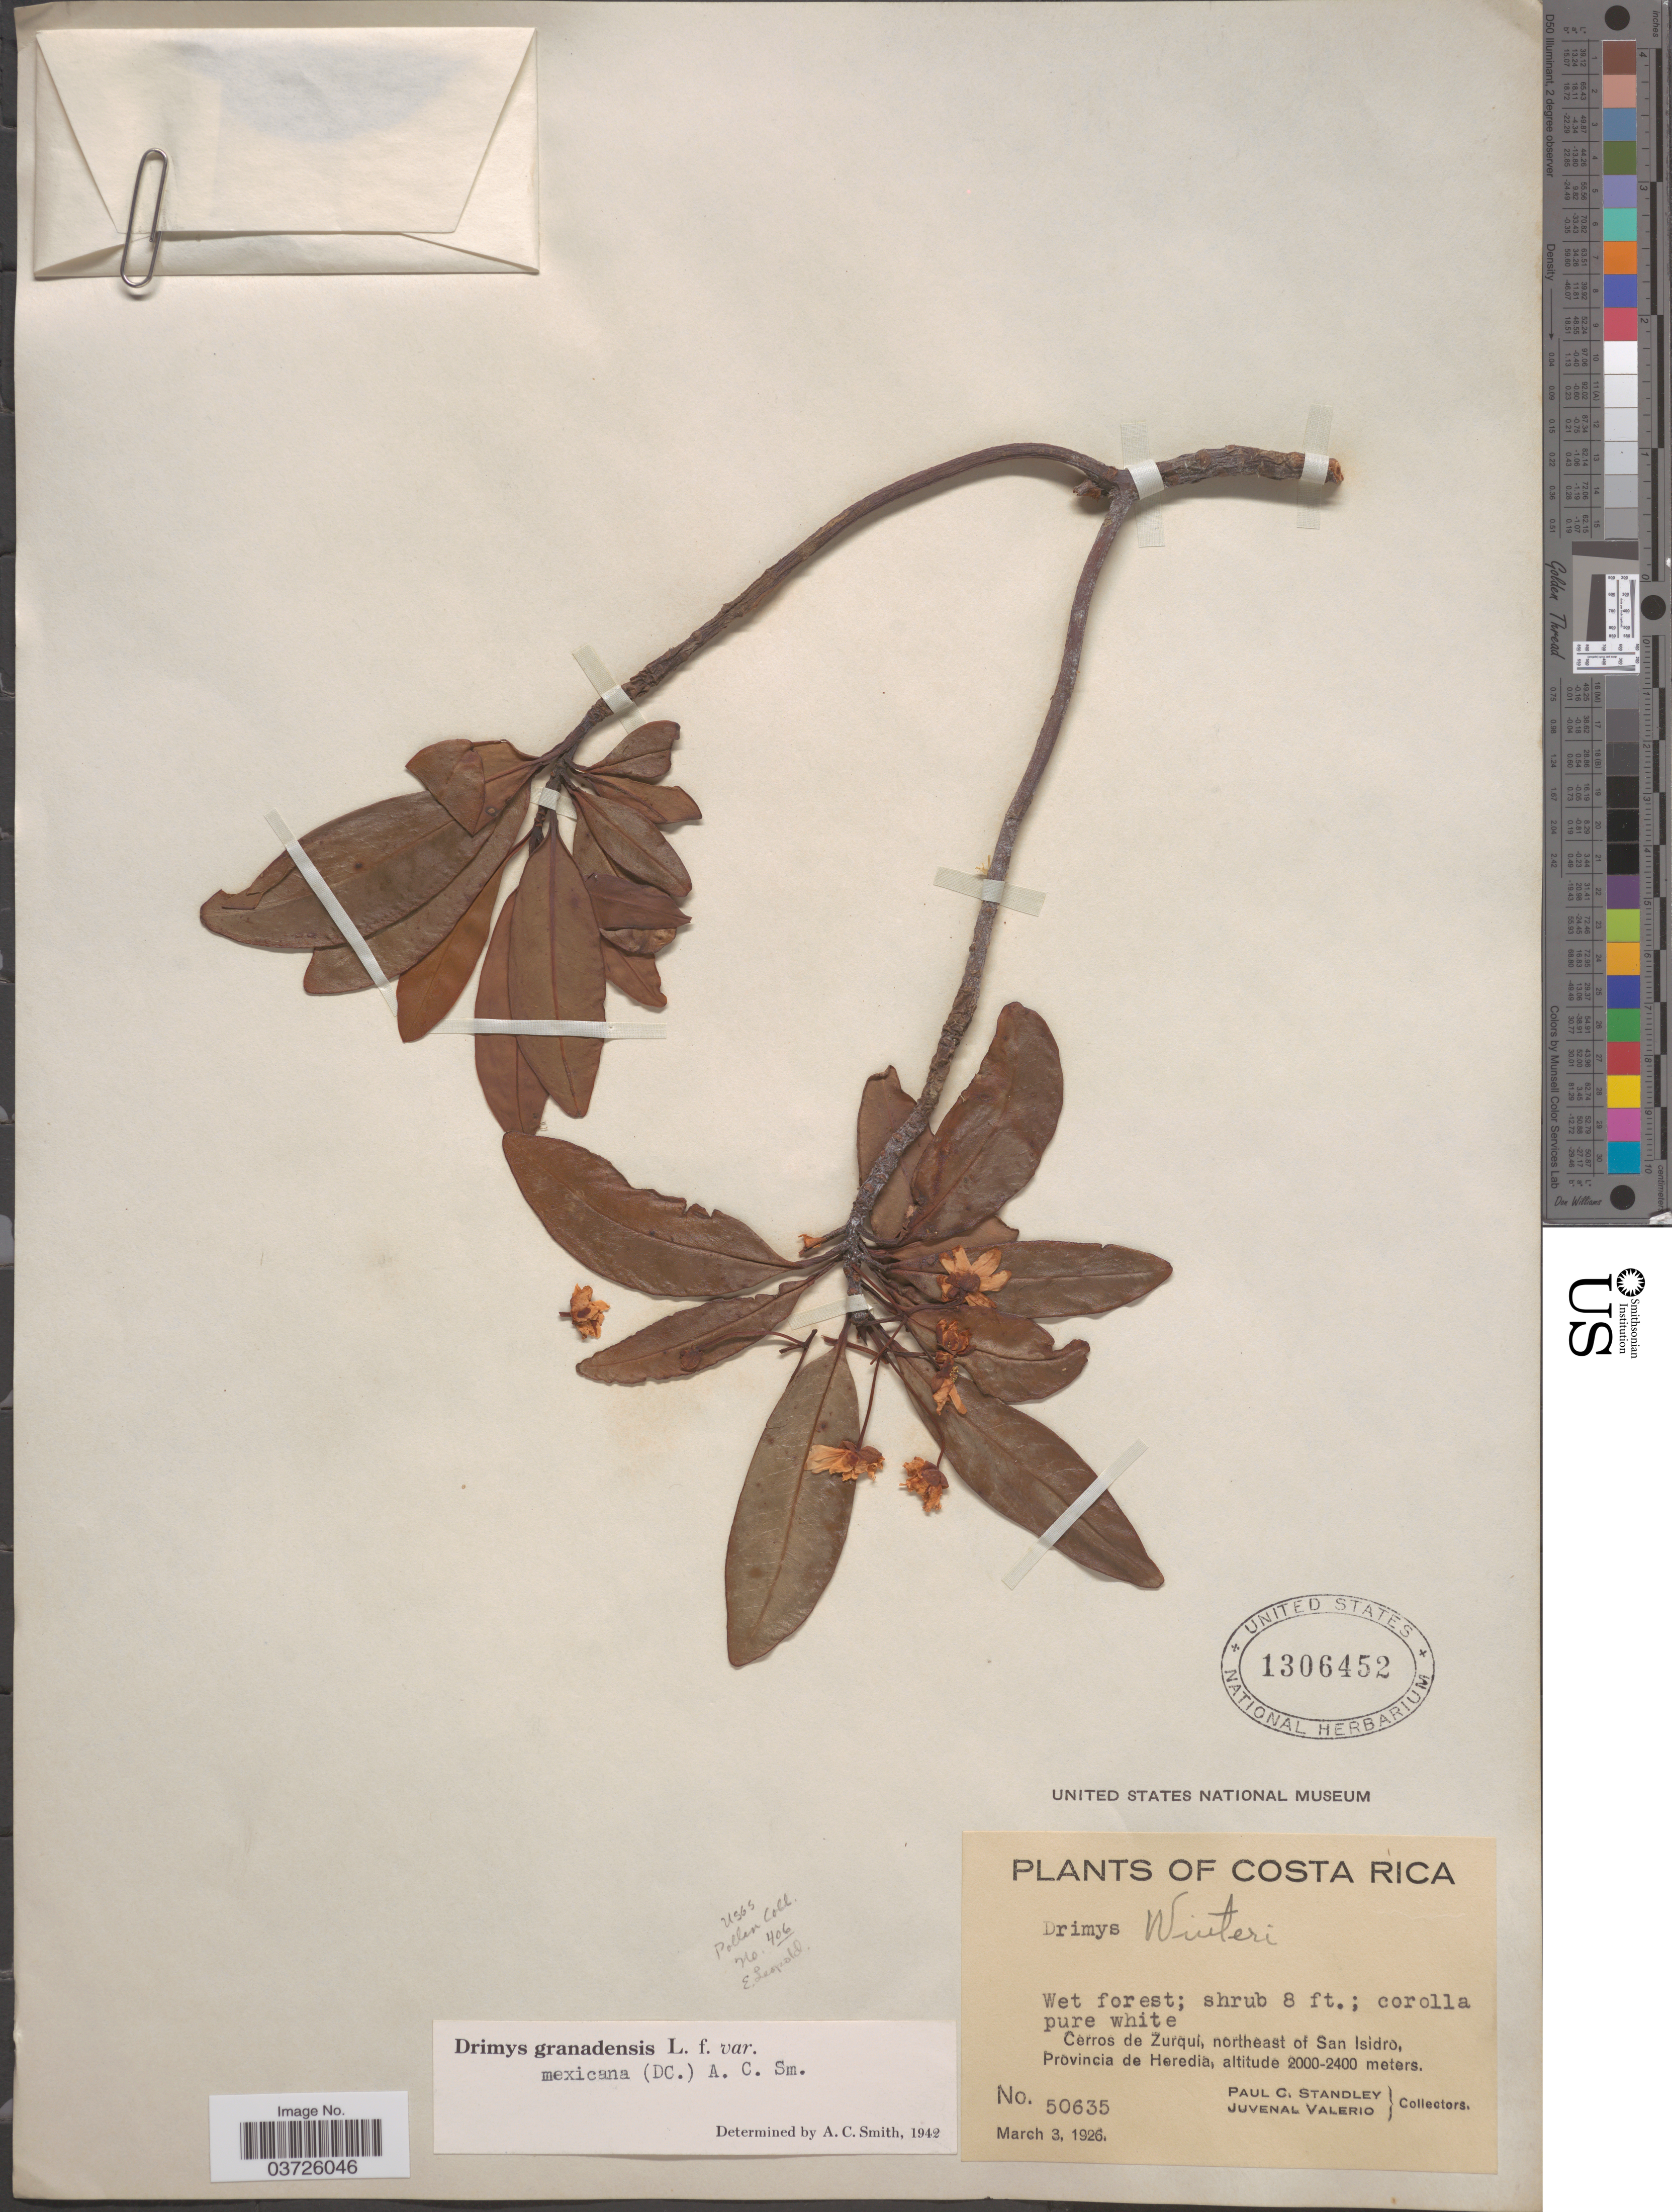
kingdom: Plantae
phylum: Tracheophyta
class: Magnoliopsida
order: Canellales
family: Winteraceae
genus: Drimys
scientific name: Drimys granadensis var. mexicana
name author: L. f.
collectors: P. C. Standley & J. Valerio R.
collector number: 50635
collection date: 1926-03-03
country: Costa Rica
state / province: Heredia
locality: Cerros de Zurqui, northeast of San Isidro.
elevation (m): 2000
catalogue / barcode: US 1306452